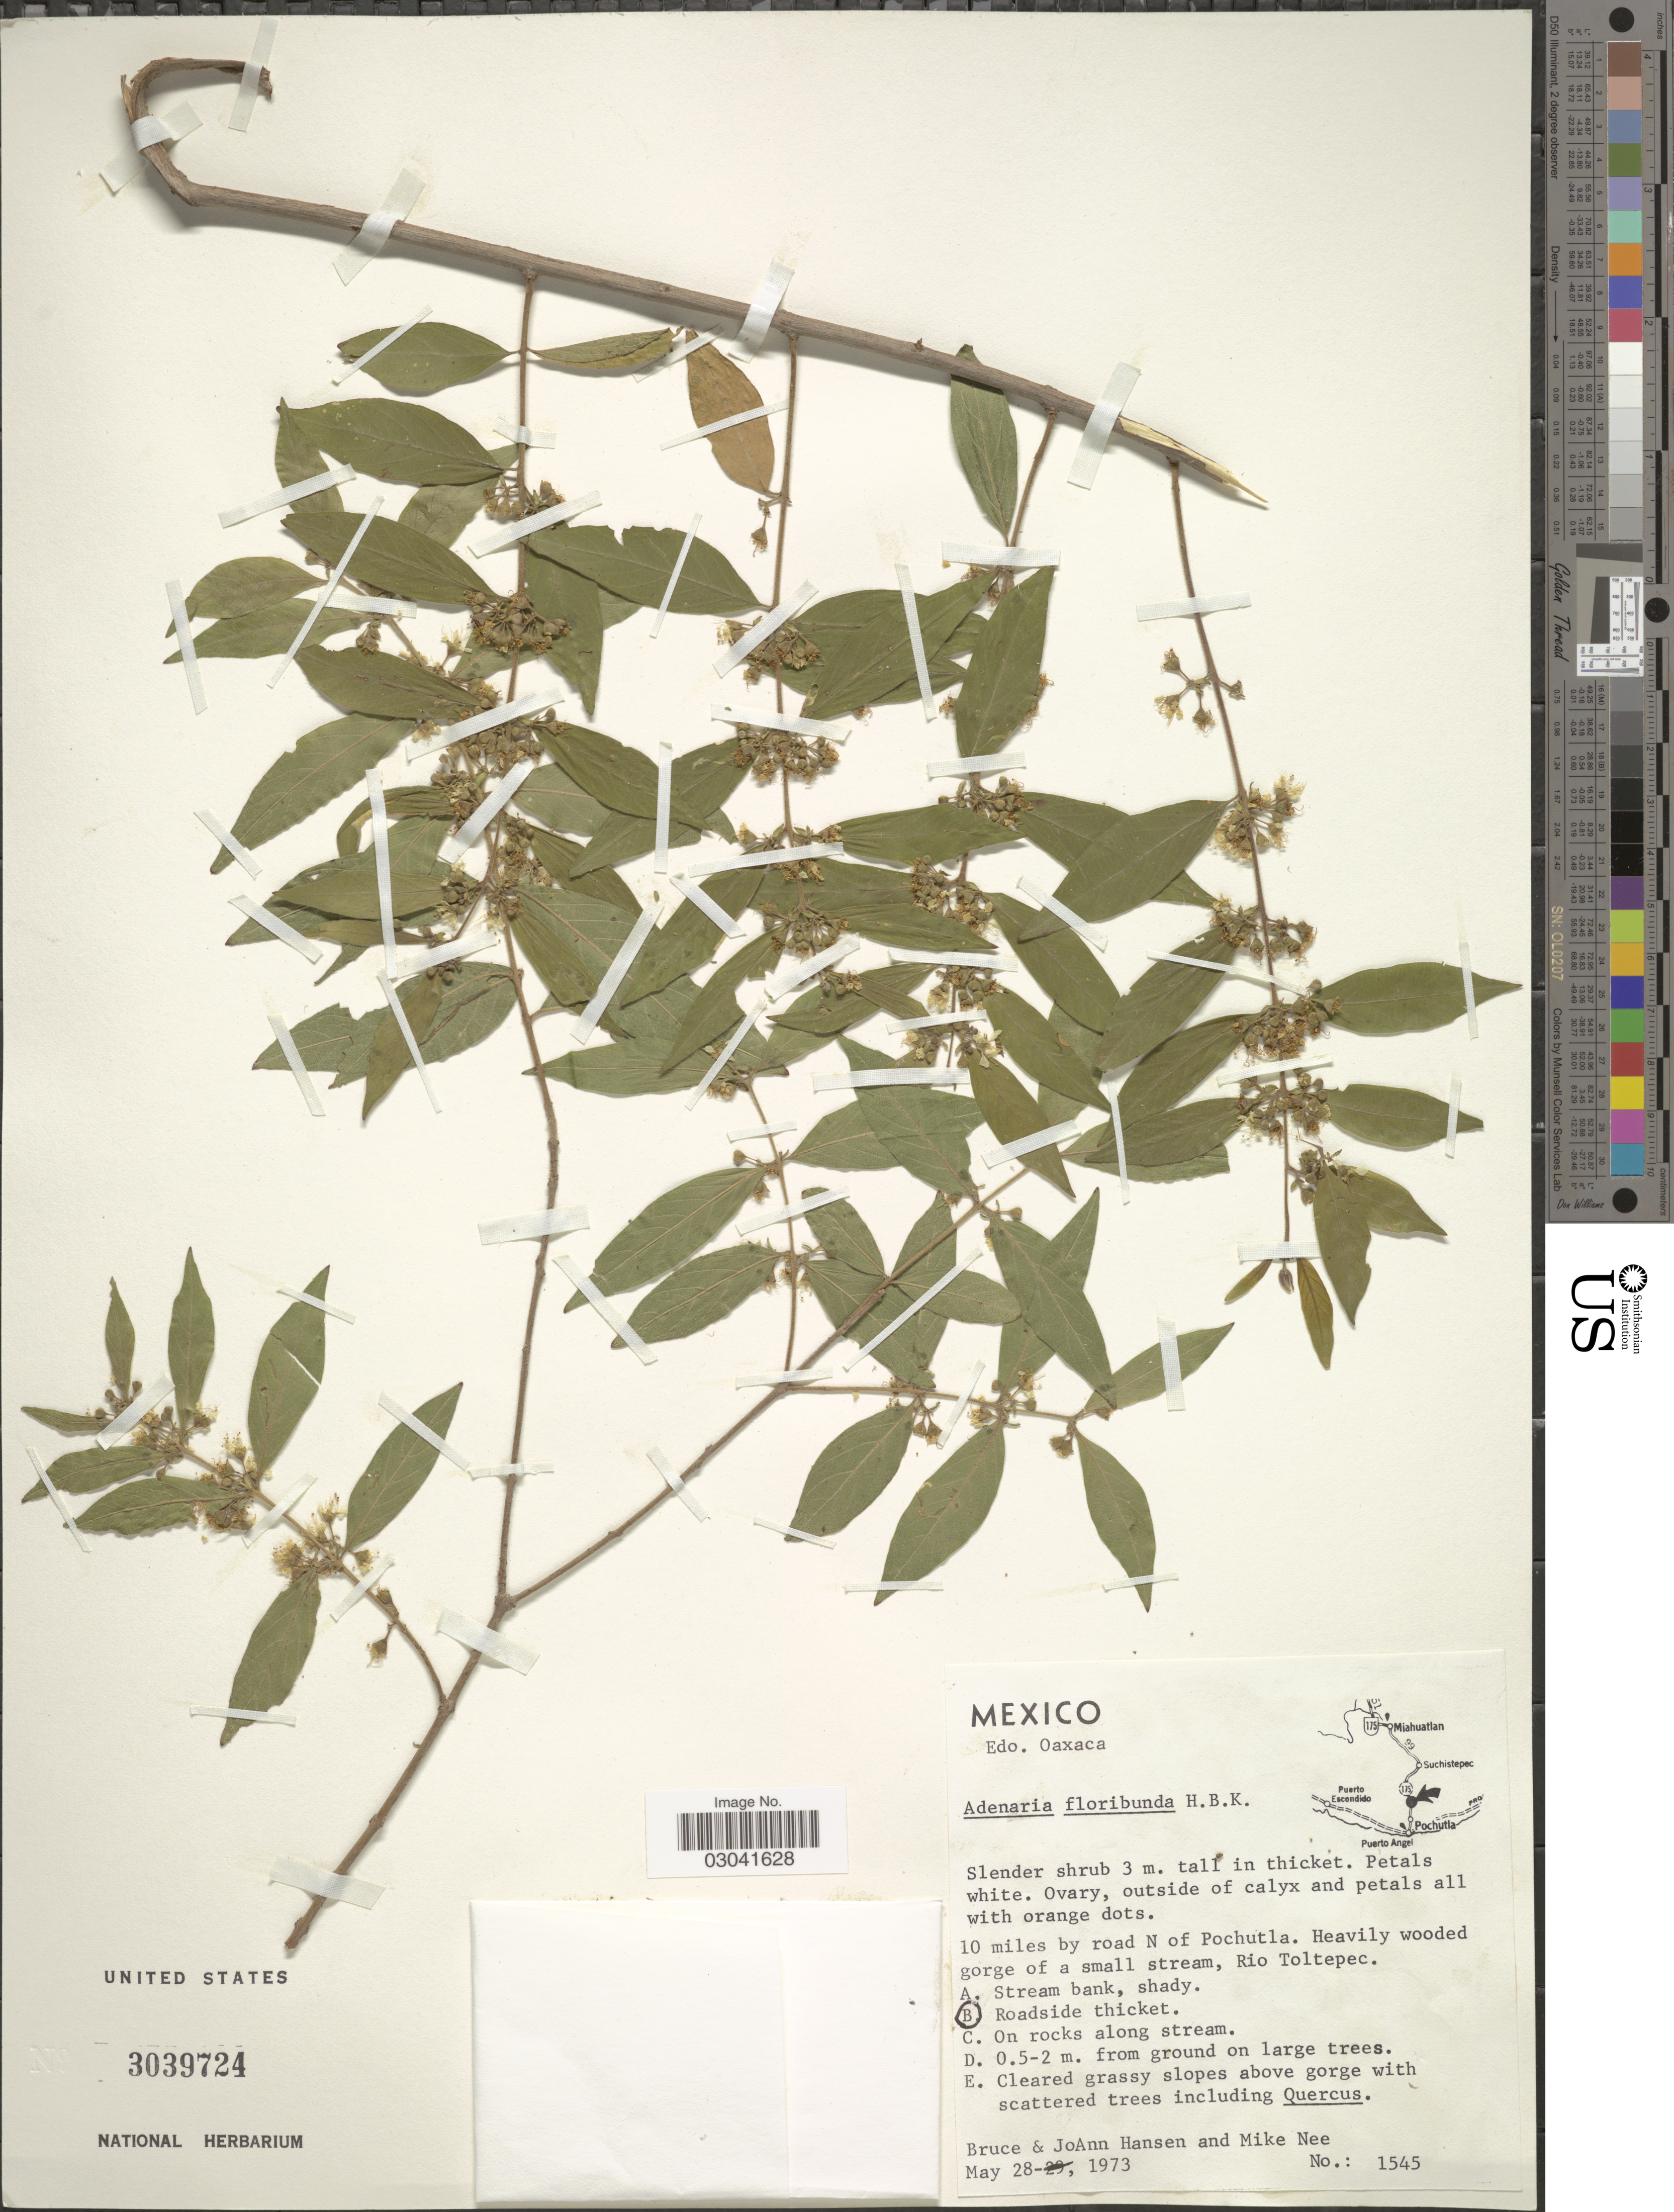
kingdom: Plantae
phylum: Tracheophyta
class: Magnoliopsida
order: Myrtales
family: Lythraceae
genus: Adenaria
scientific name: Adenaria floribunda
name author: Kunth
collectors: B. Hansen, J. Hansen & M. Nee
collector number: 1545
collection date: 1973-05-28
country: Mexico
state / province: Oaxaca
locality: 10 miles by road N of Pochutla. Rio Toltepec.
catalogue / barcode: US 3039724